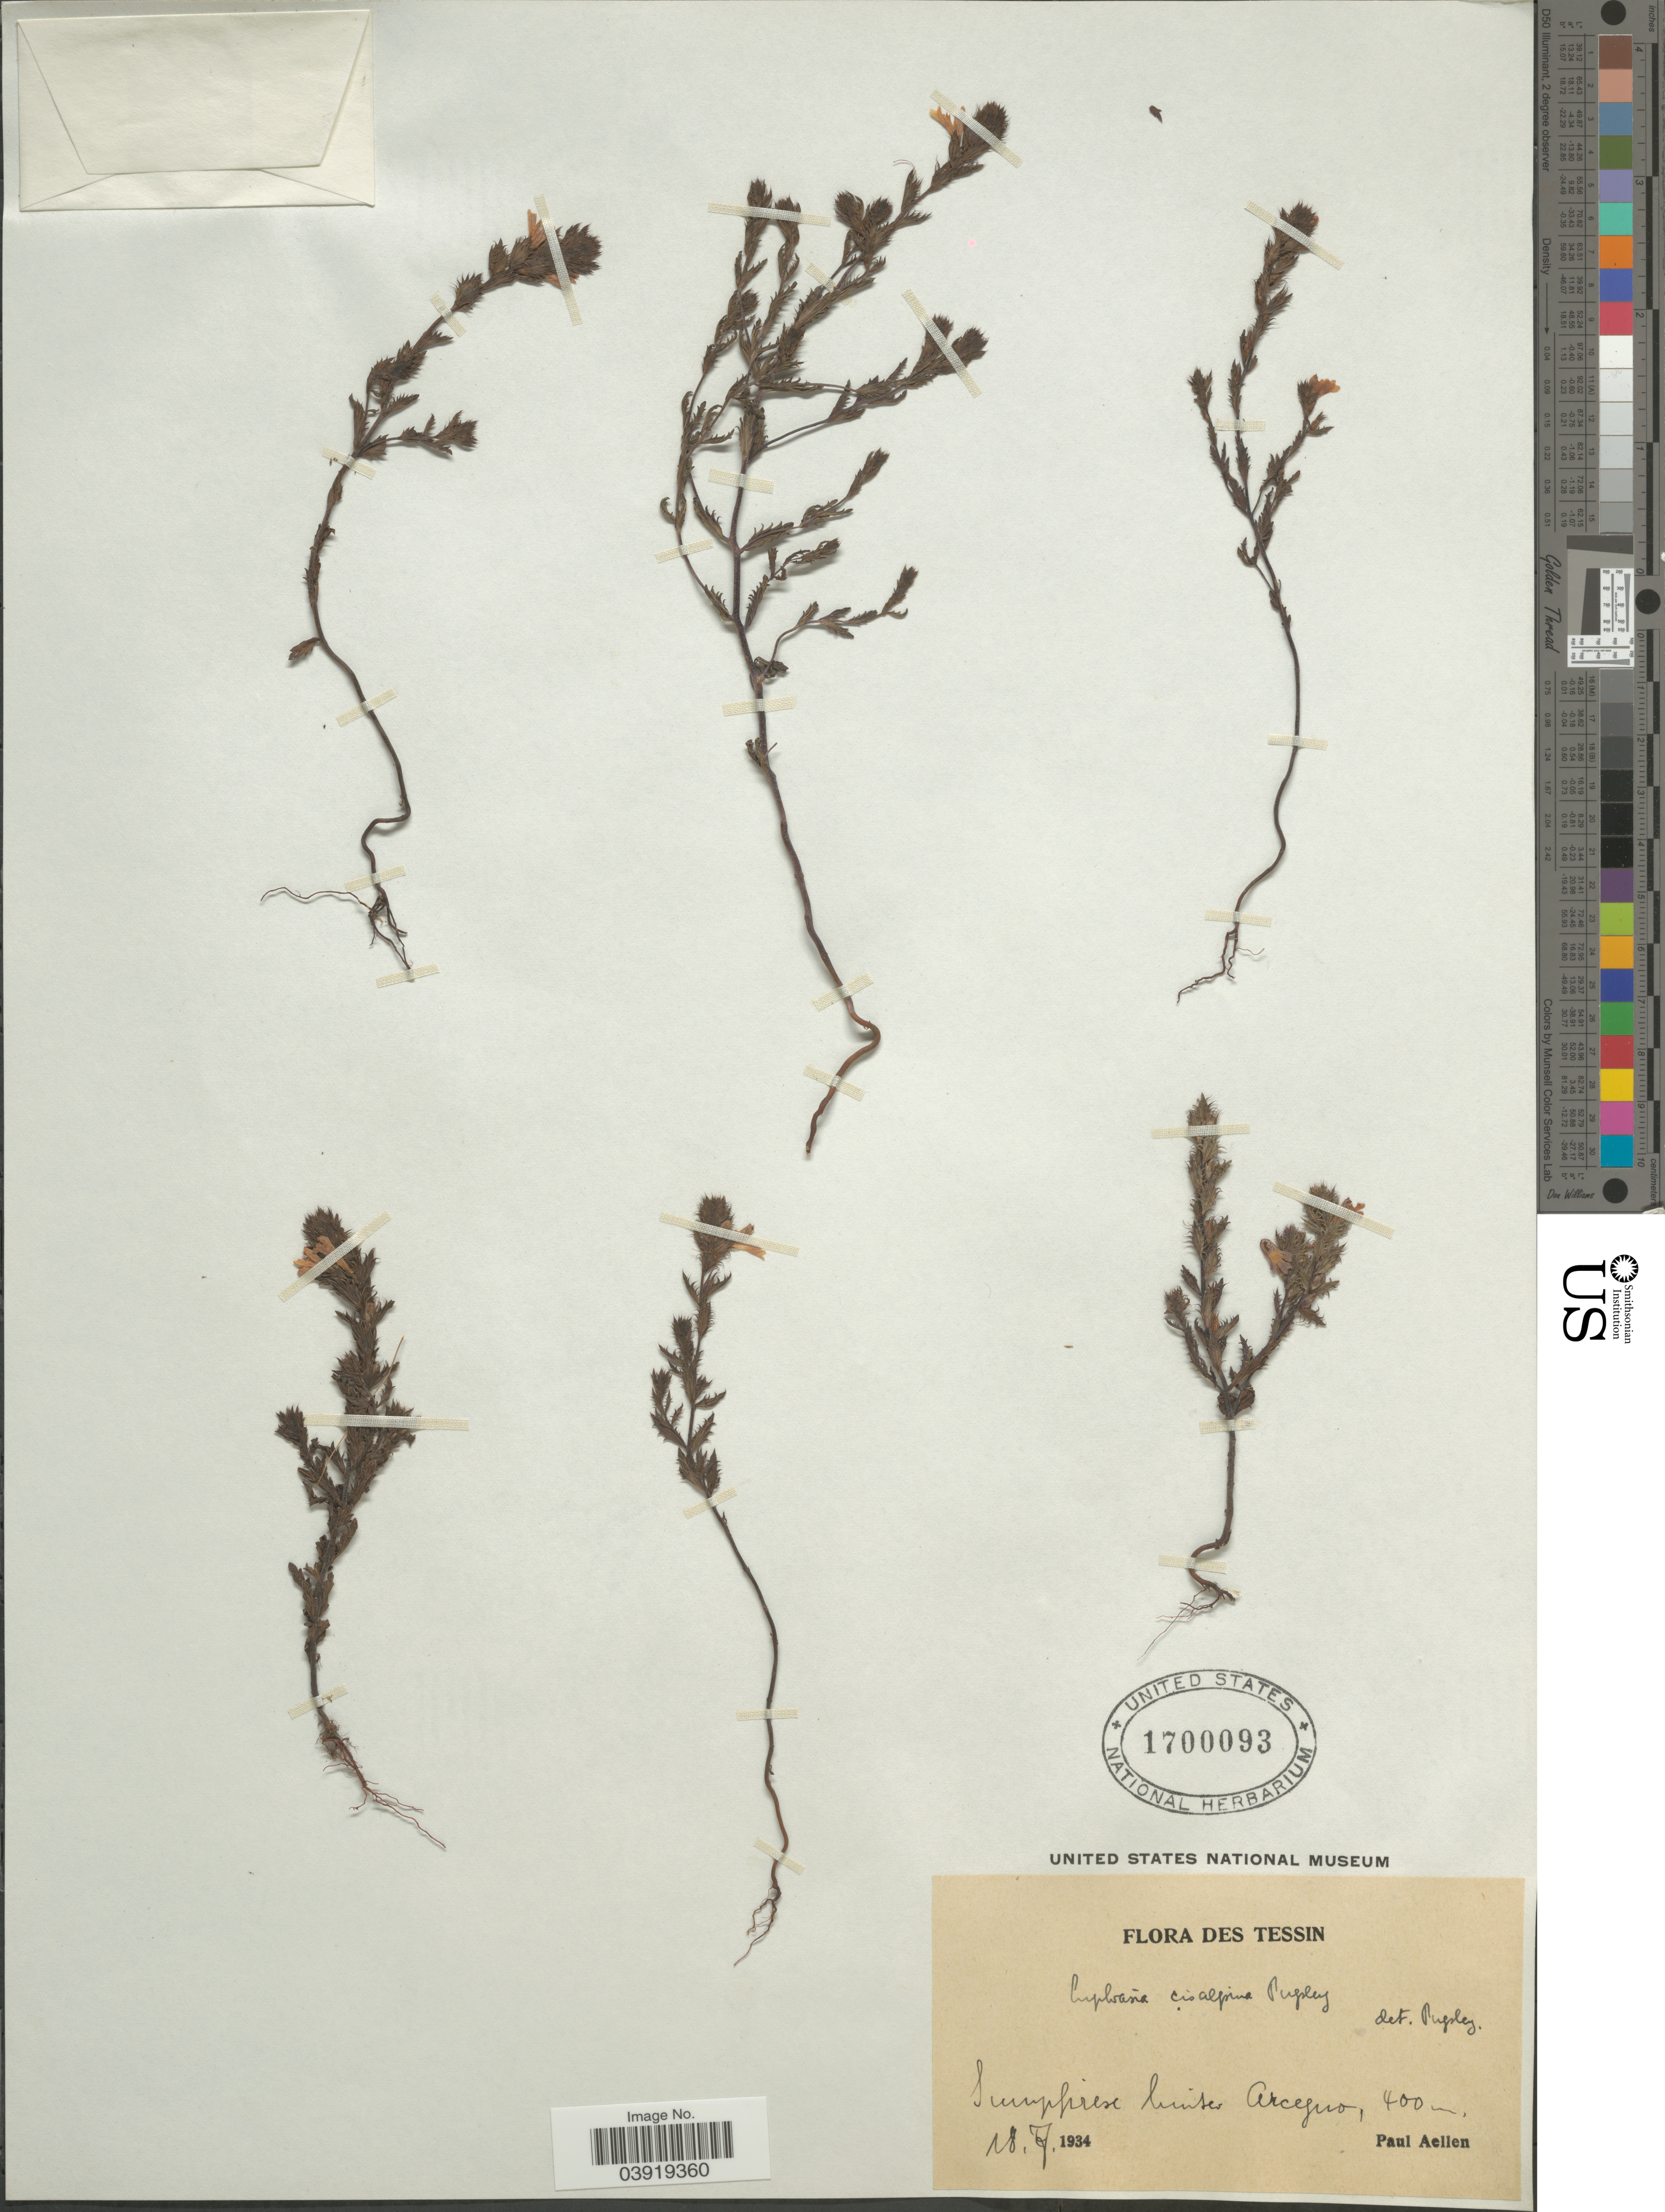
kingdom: Plantae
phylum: Tracheophyta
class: Magnoliopsida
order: Lamiales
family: Orobanchaceae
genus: Euphrasia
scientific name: Euphrasia cisalpina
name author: Pugsley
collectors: P. Aellen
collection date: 1934-07-18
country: Switzerland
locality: Tessin. Sumpriese buisse Arcegno.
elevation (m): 400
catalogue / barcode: US 1700093